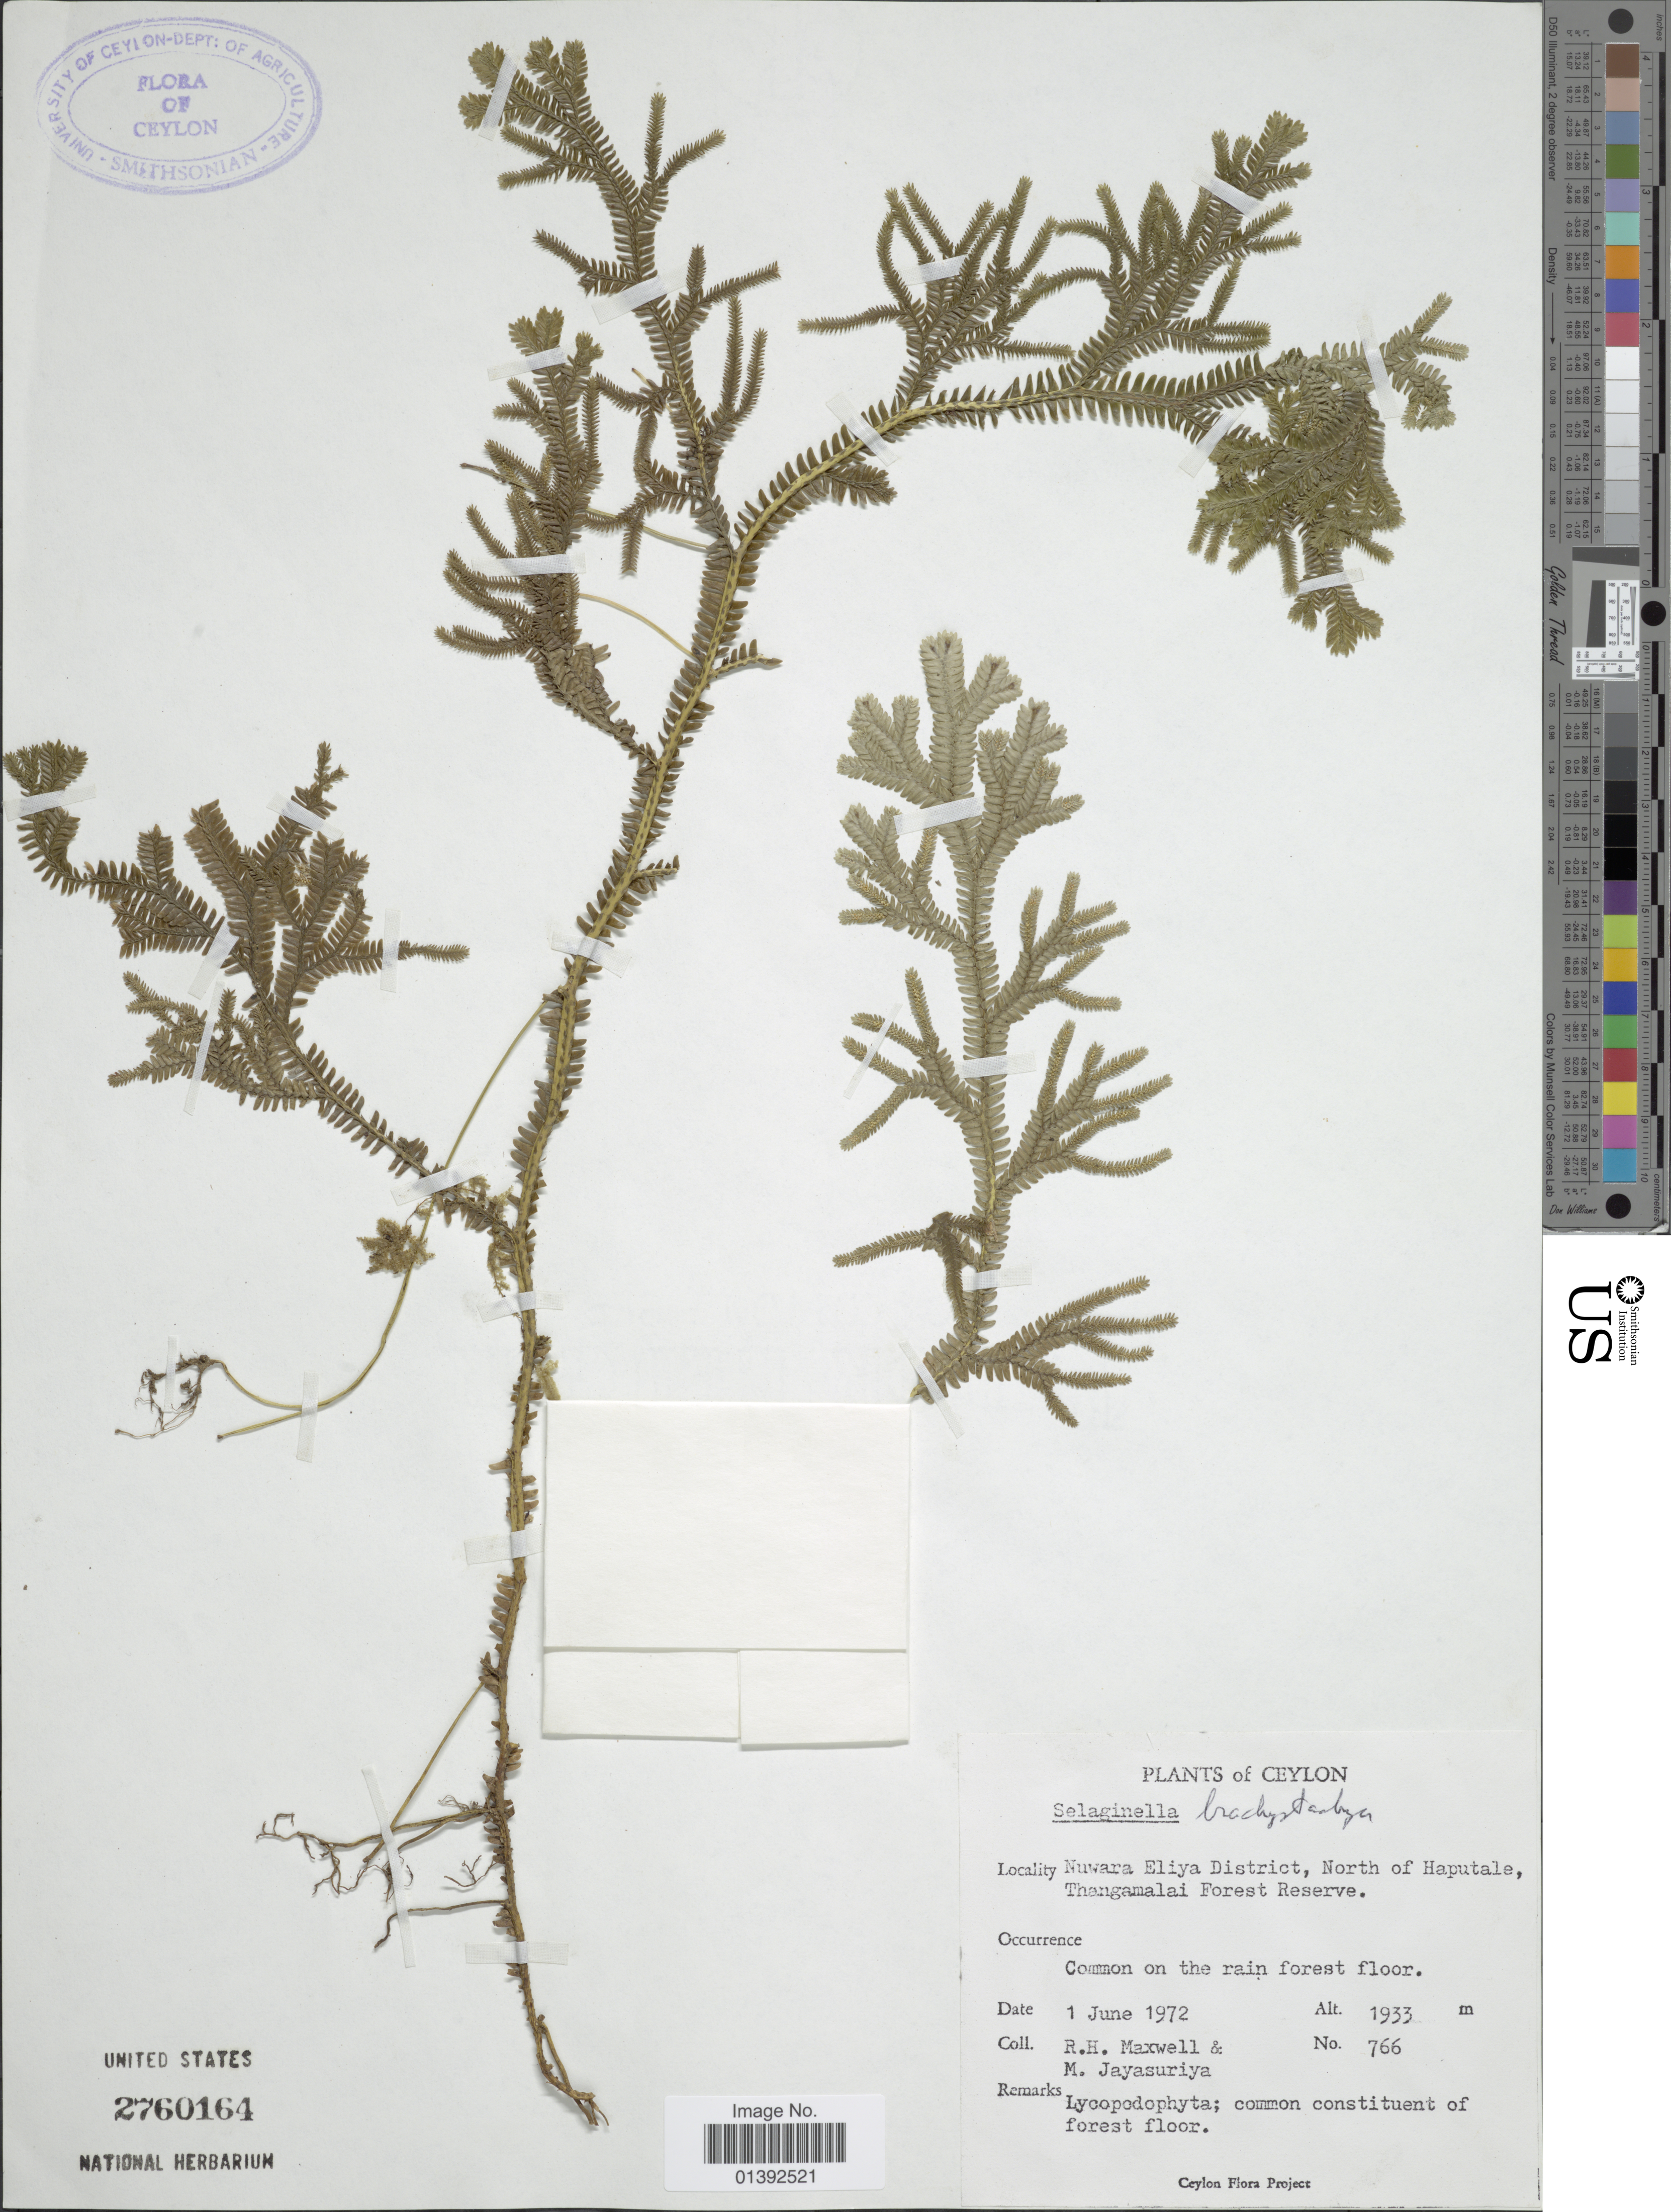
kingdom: Plantae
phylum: Tracheophyta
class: Lycopodiopsida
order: Selaginellales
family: Selaginellaceae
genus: Selaginella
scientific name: Selaginella brachystachya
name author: (Hook. & Grev.) Spring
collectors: R. Maxwell & M. Jayasuriya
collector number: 766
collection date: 1972-06-01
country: Sri Lanka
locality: Ceylon, Nuwara Eliya, North of Haputale, Thangamalai Forest Reserev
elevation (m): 1933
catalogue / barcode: US 2760165